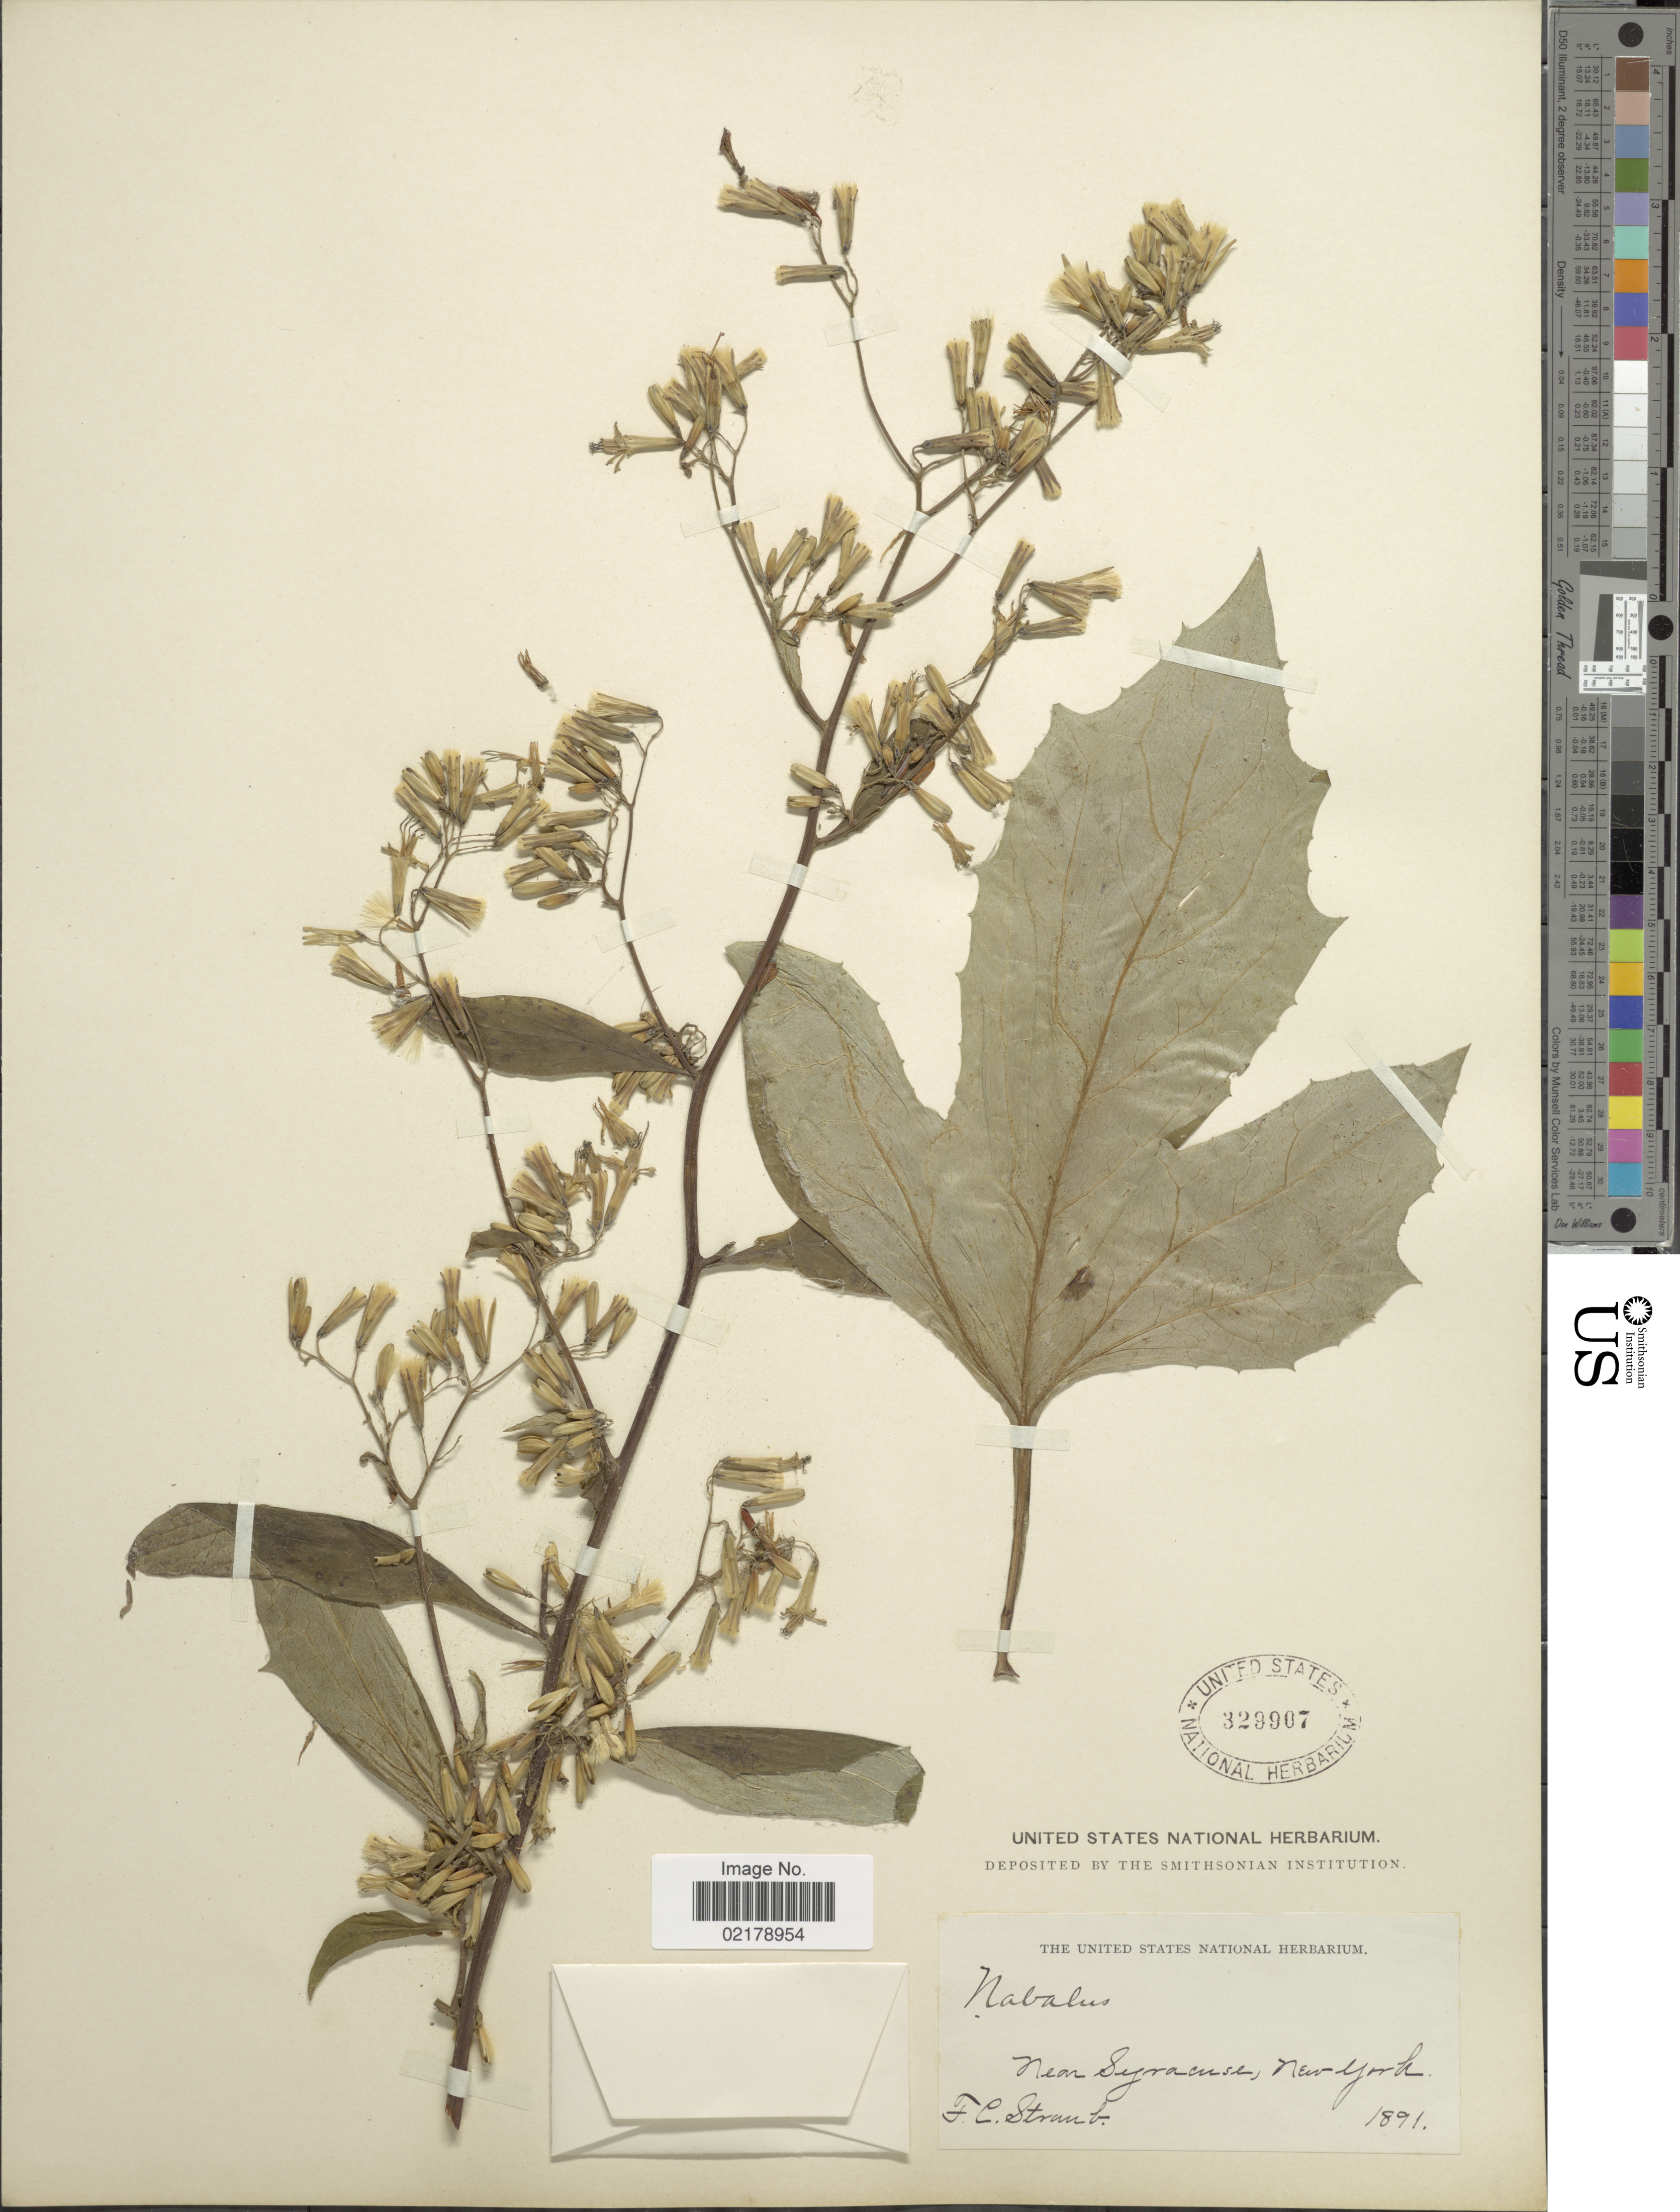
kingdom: Plantae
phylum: Tracheophyta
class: Magnoliopsida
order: Asterales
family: Asteraceae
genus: Nabalus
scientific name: Nabalus altissimus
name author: (L.) Hook.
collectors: F. Straub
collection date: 1891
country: United States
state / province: New York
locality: Near Syracuse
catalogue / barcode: US 329907